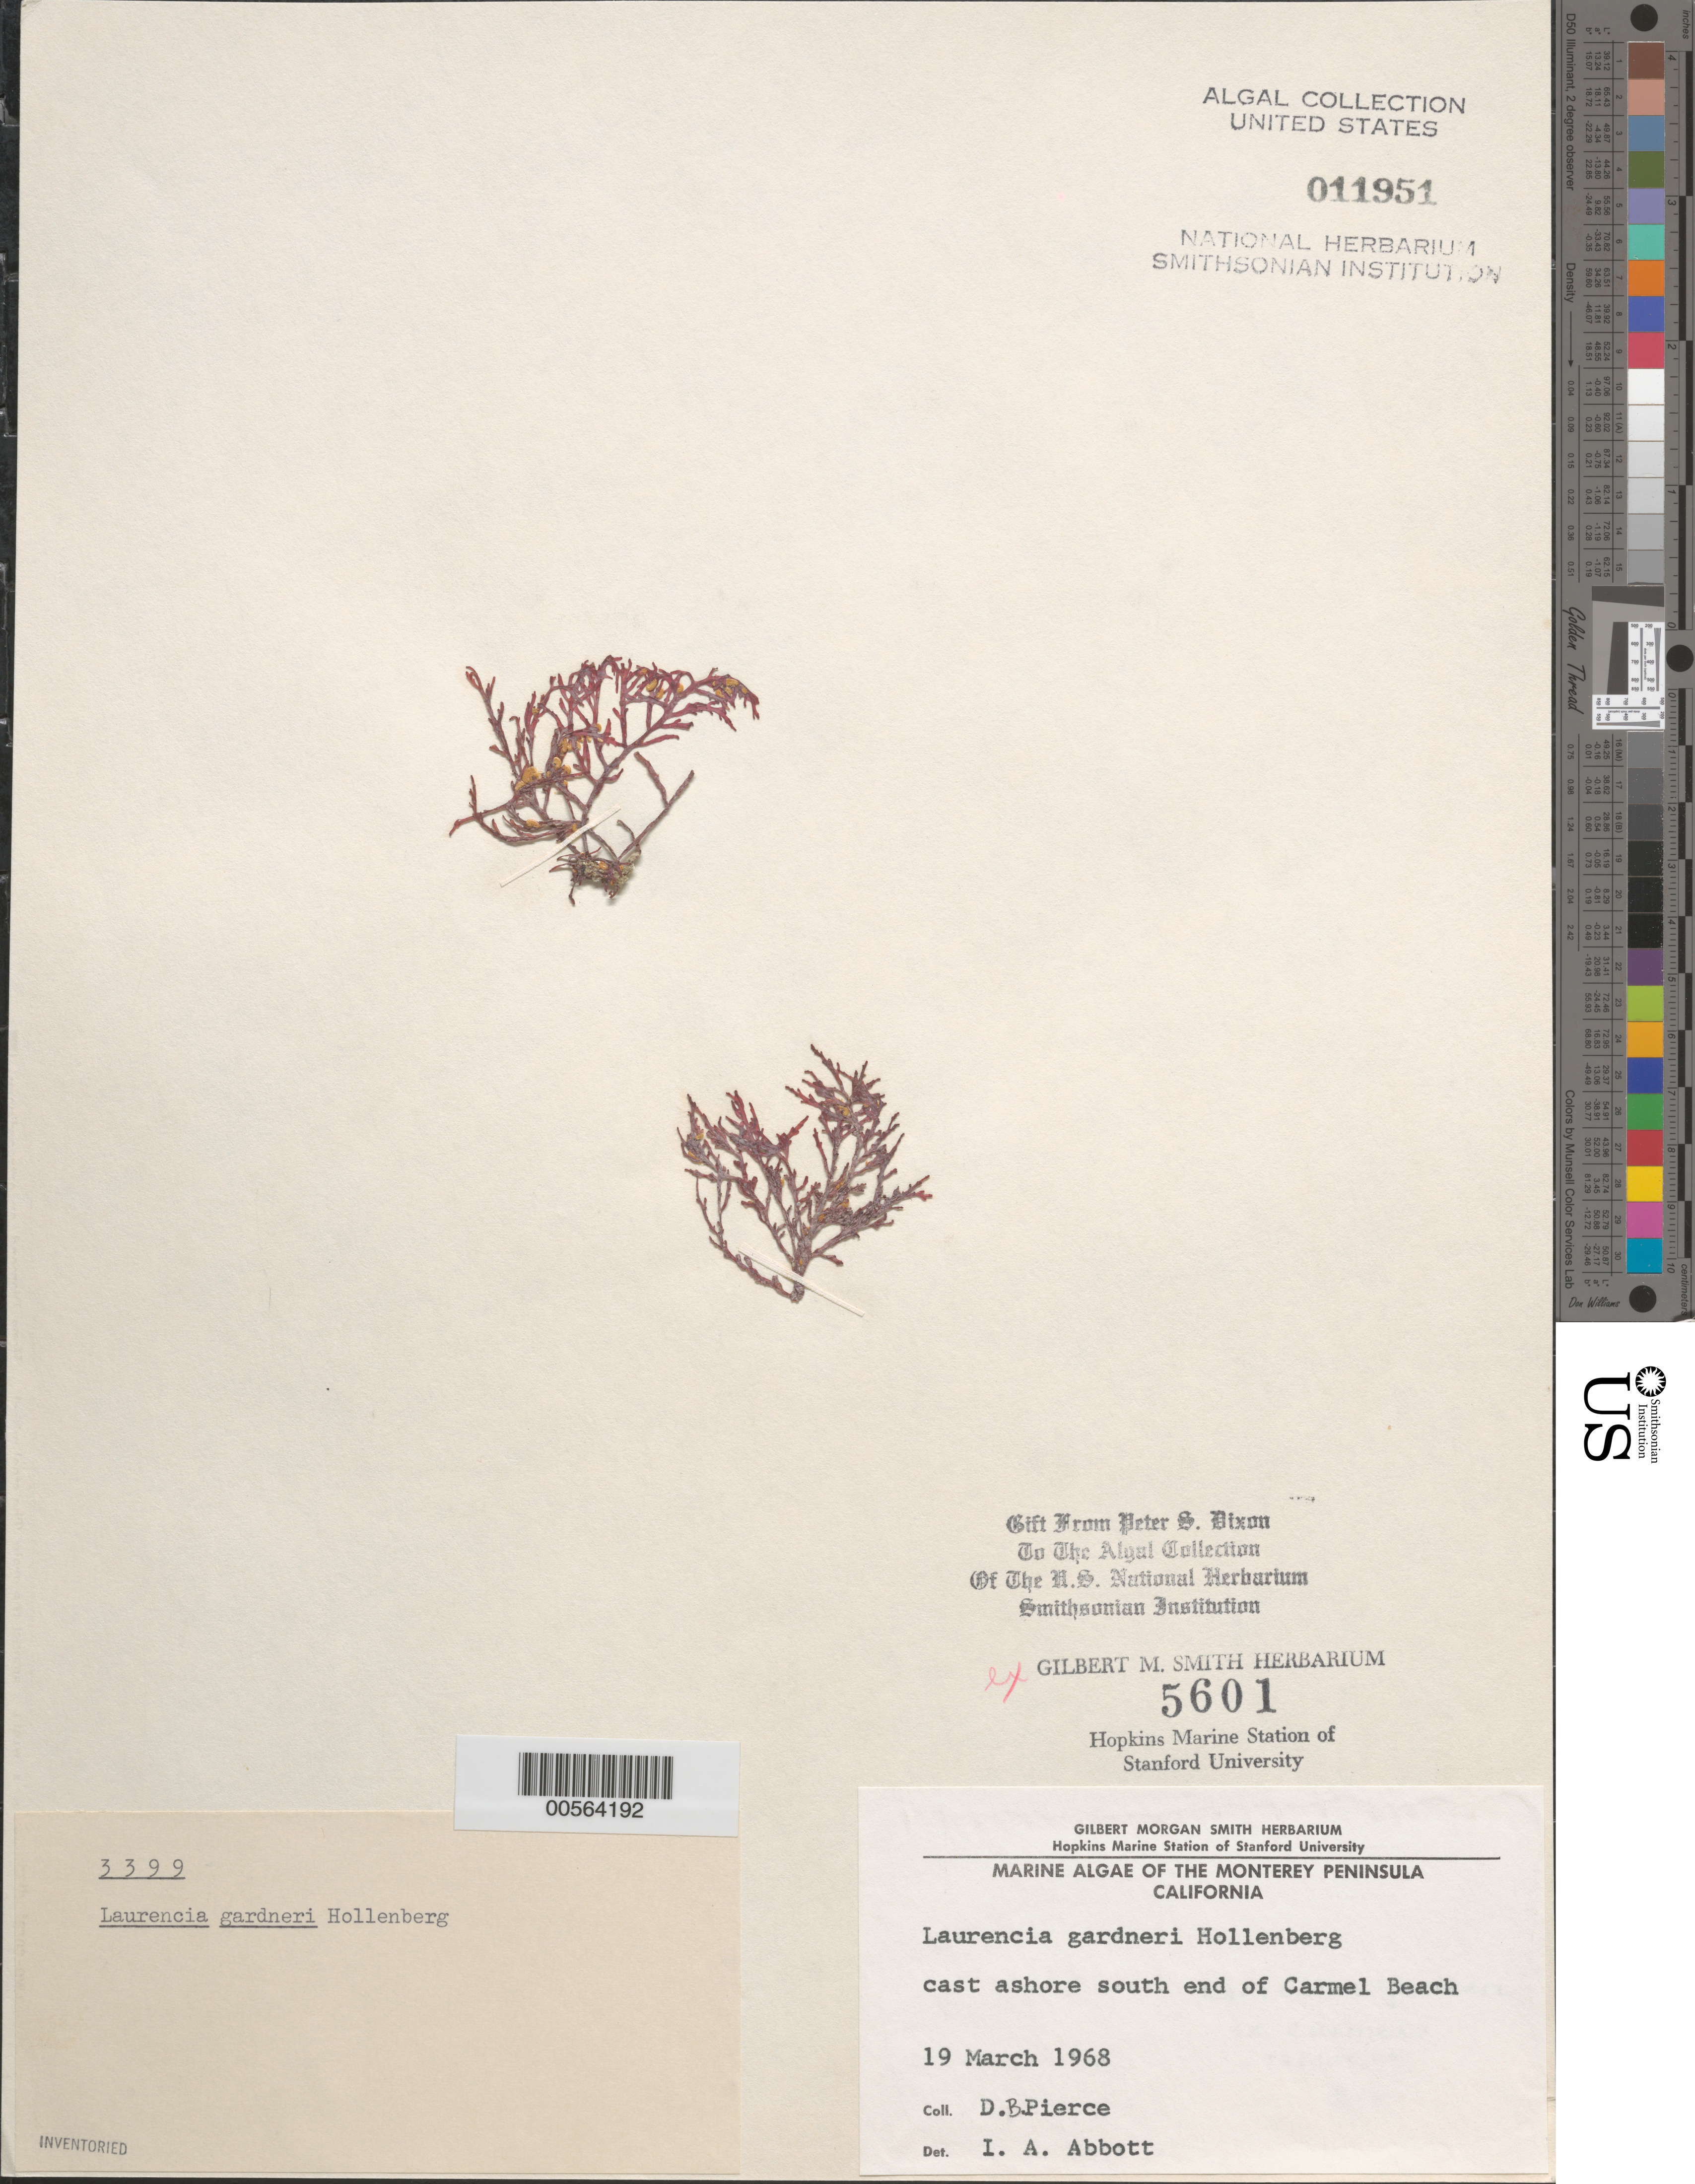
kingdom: Plantae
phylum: Rhodophyta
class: Florideophyceae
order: Ceramiales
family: Rhodomelaceae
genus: Laurencia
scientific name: Laurencia gardneri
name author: Hollenb. in G.M. Sm. & Hollenb.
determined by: Abbott, Isabella A.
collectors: D. Pierce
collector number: PSD 3399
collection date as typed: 19 Mar 1968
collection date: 1968-03-19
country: United States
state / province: California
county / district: Monterey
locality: Carmel Beach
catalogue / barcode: US 11951